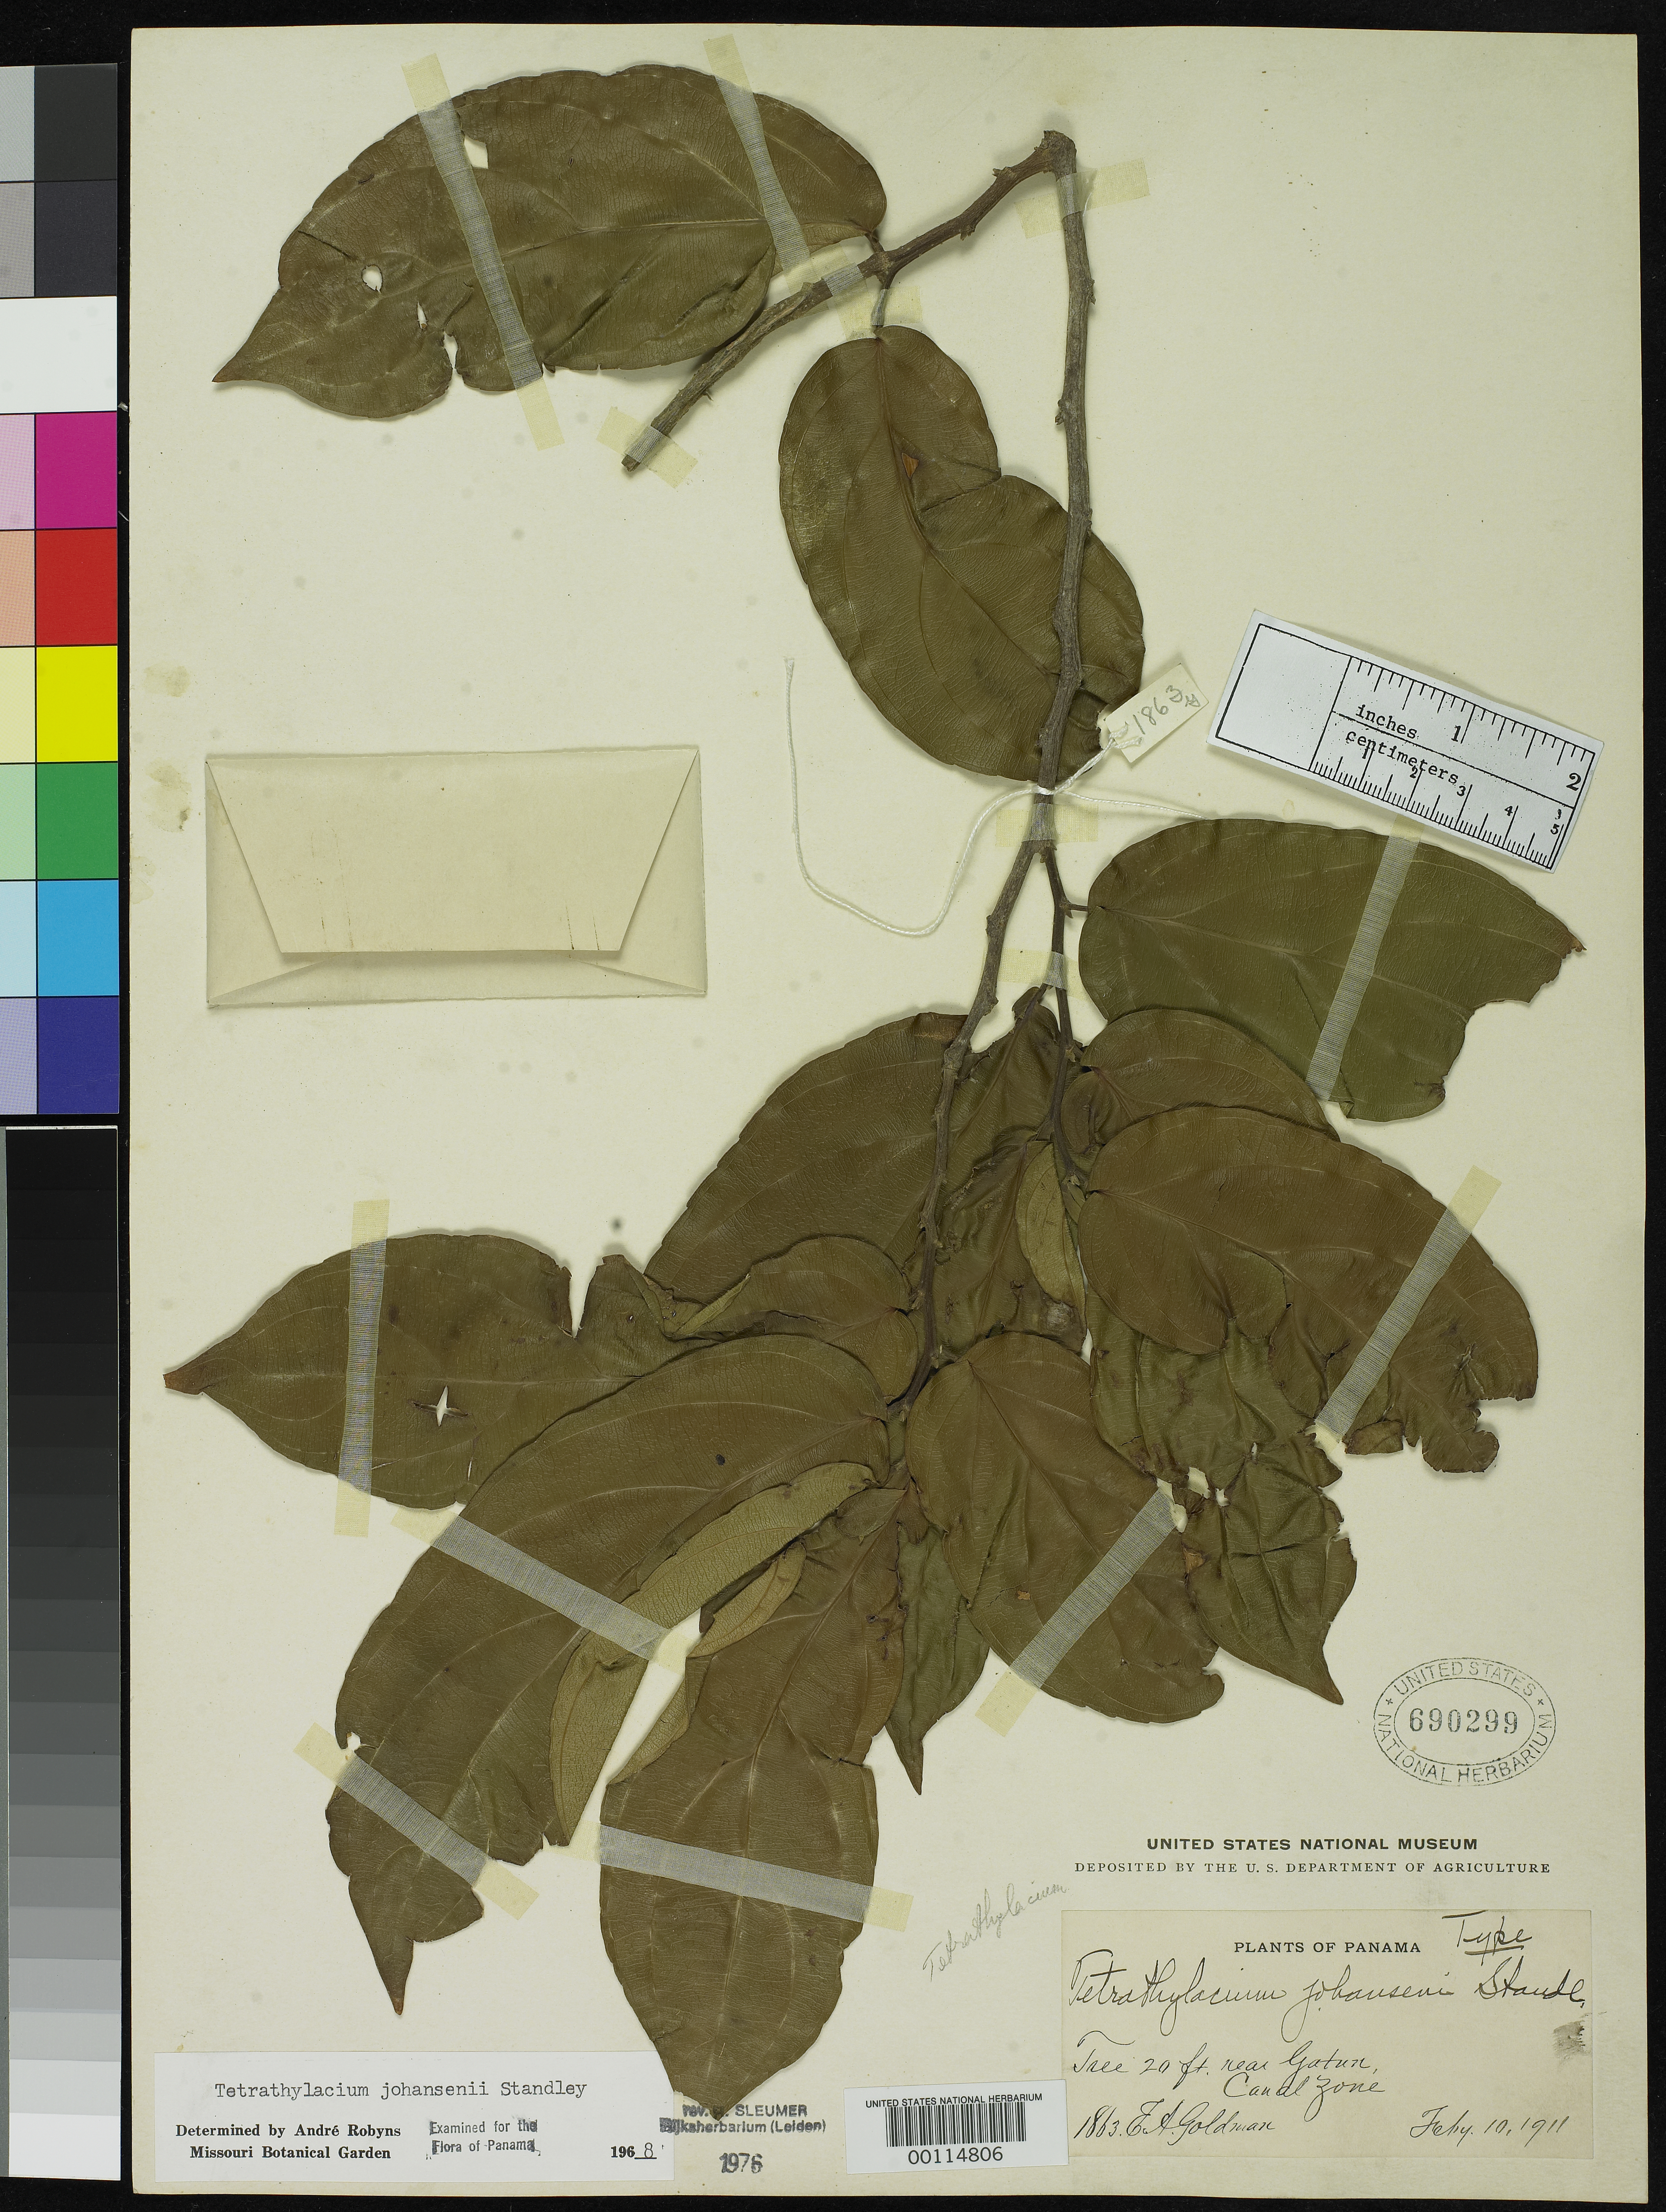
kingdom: Plantae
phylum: Tracheophyta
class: Magnoliopsida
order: Malpighiales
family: Salicaceae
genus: Tetrathylacium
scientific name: Tetrathylacium johansenii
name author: Standl.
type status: Holotype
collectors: E. A. Goldman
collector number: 1863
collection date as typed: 10 Feb 1911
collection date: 1911-02-10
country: Panama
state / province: Colón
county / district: Canal Zone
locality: Gatun.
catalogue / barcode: US 690299